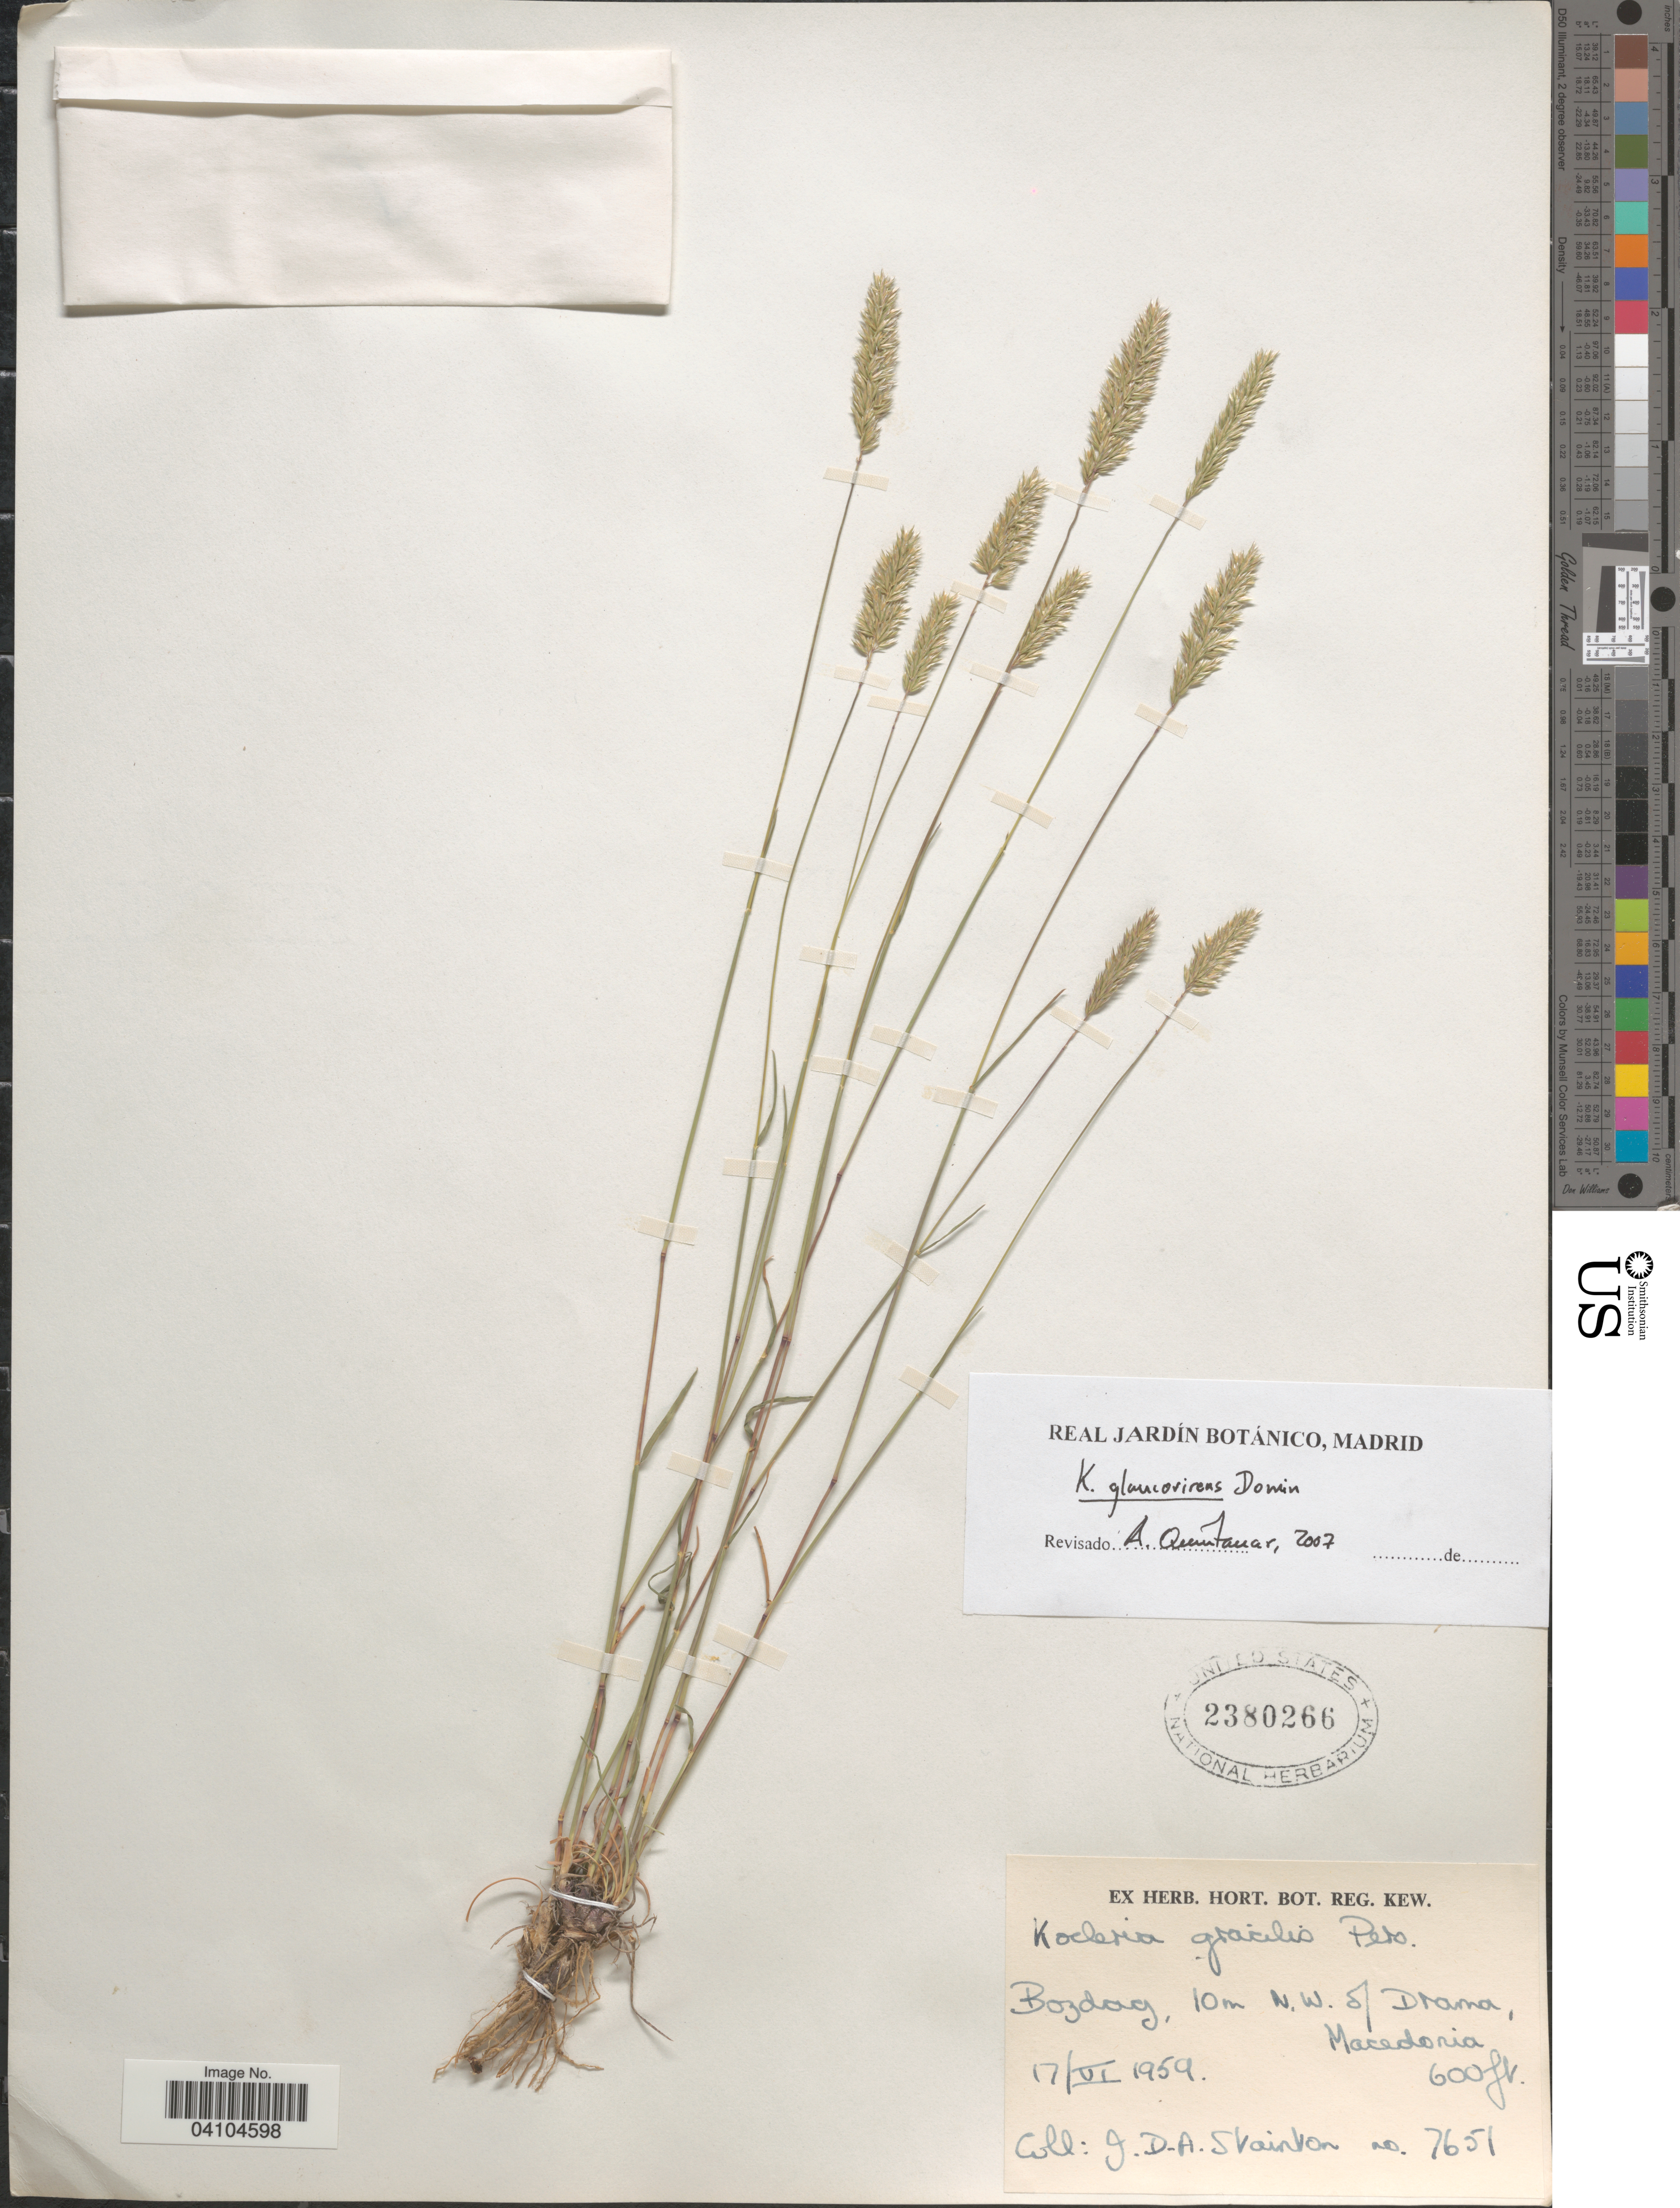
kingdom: Plantae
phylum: Tracheophyta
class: Liliopsida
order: Poales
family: Poaceae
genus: Koeleria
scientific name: Koeleria macrantha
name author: (Ledeb.) Schult.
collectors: J. Stainton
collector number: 7651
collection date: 1959-06-17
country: Greece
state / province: East Macedonia and Thrace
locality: Bozdag, 10m N.W. of Drama, Macedonia.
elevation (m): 183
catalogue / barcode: US 2380266